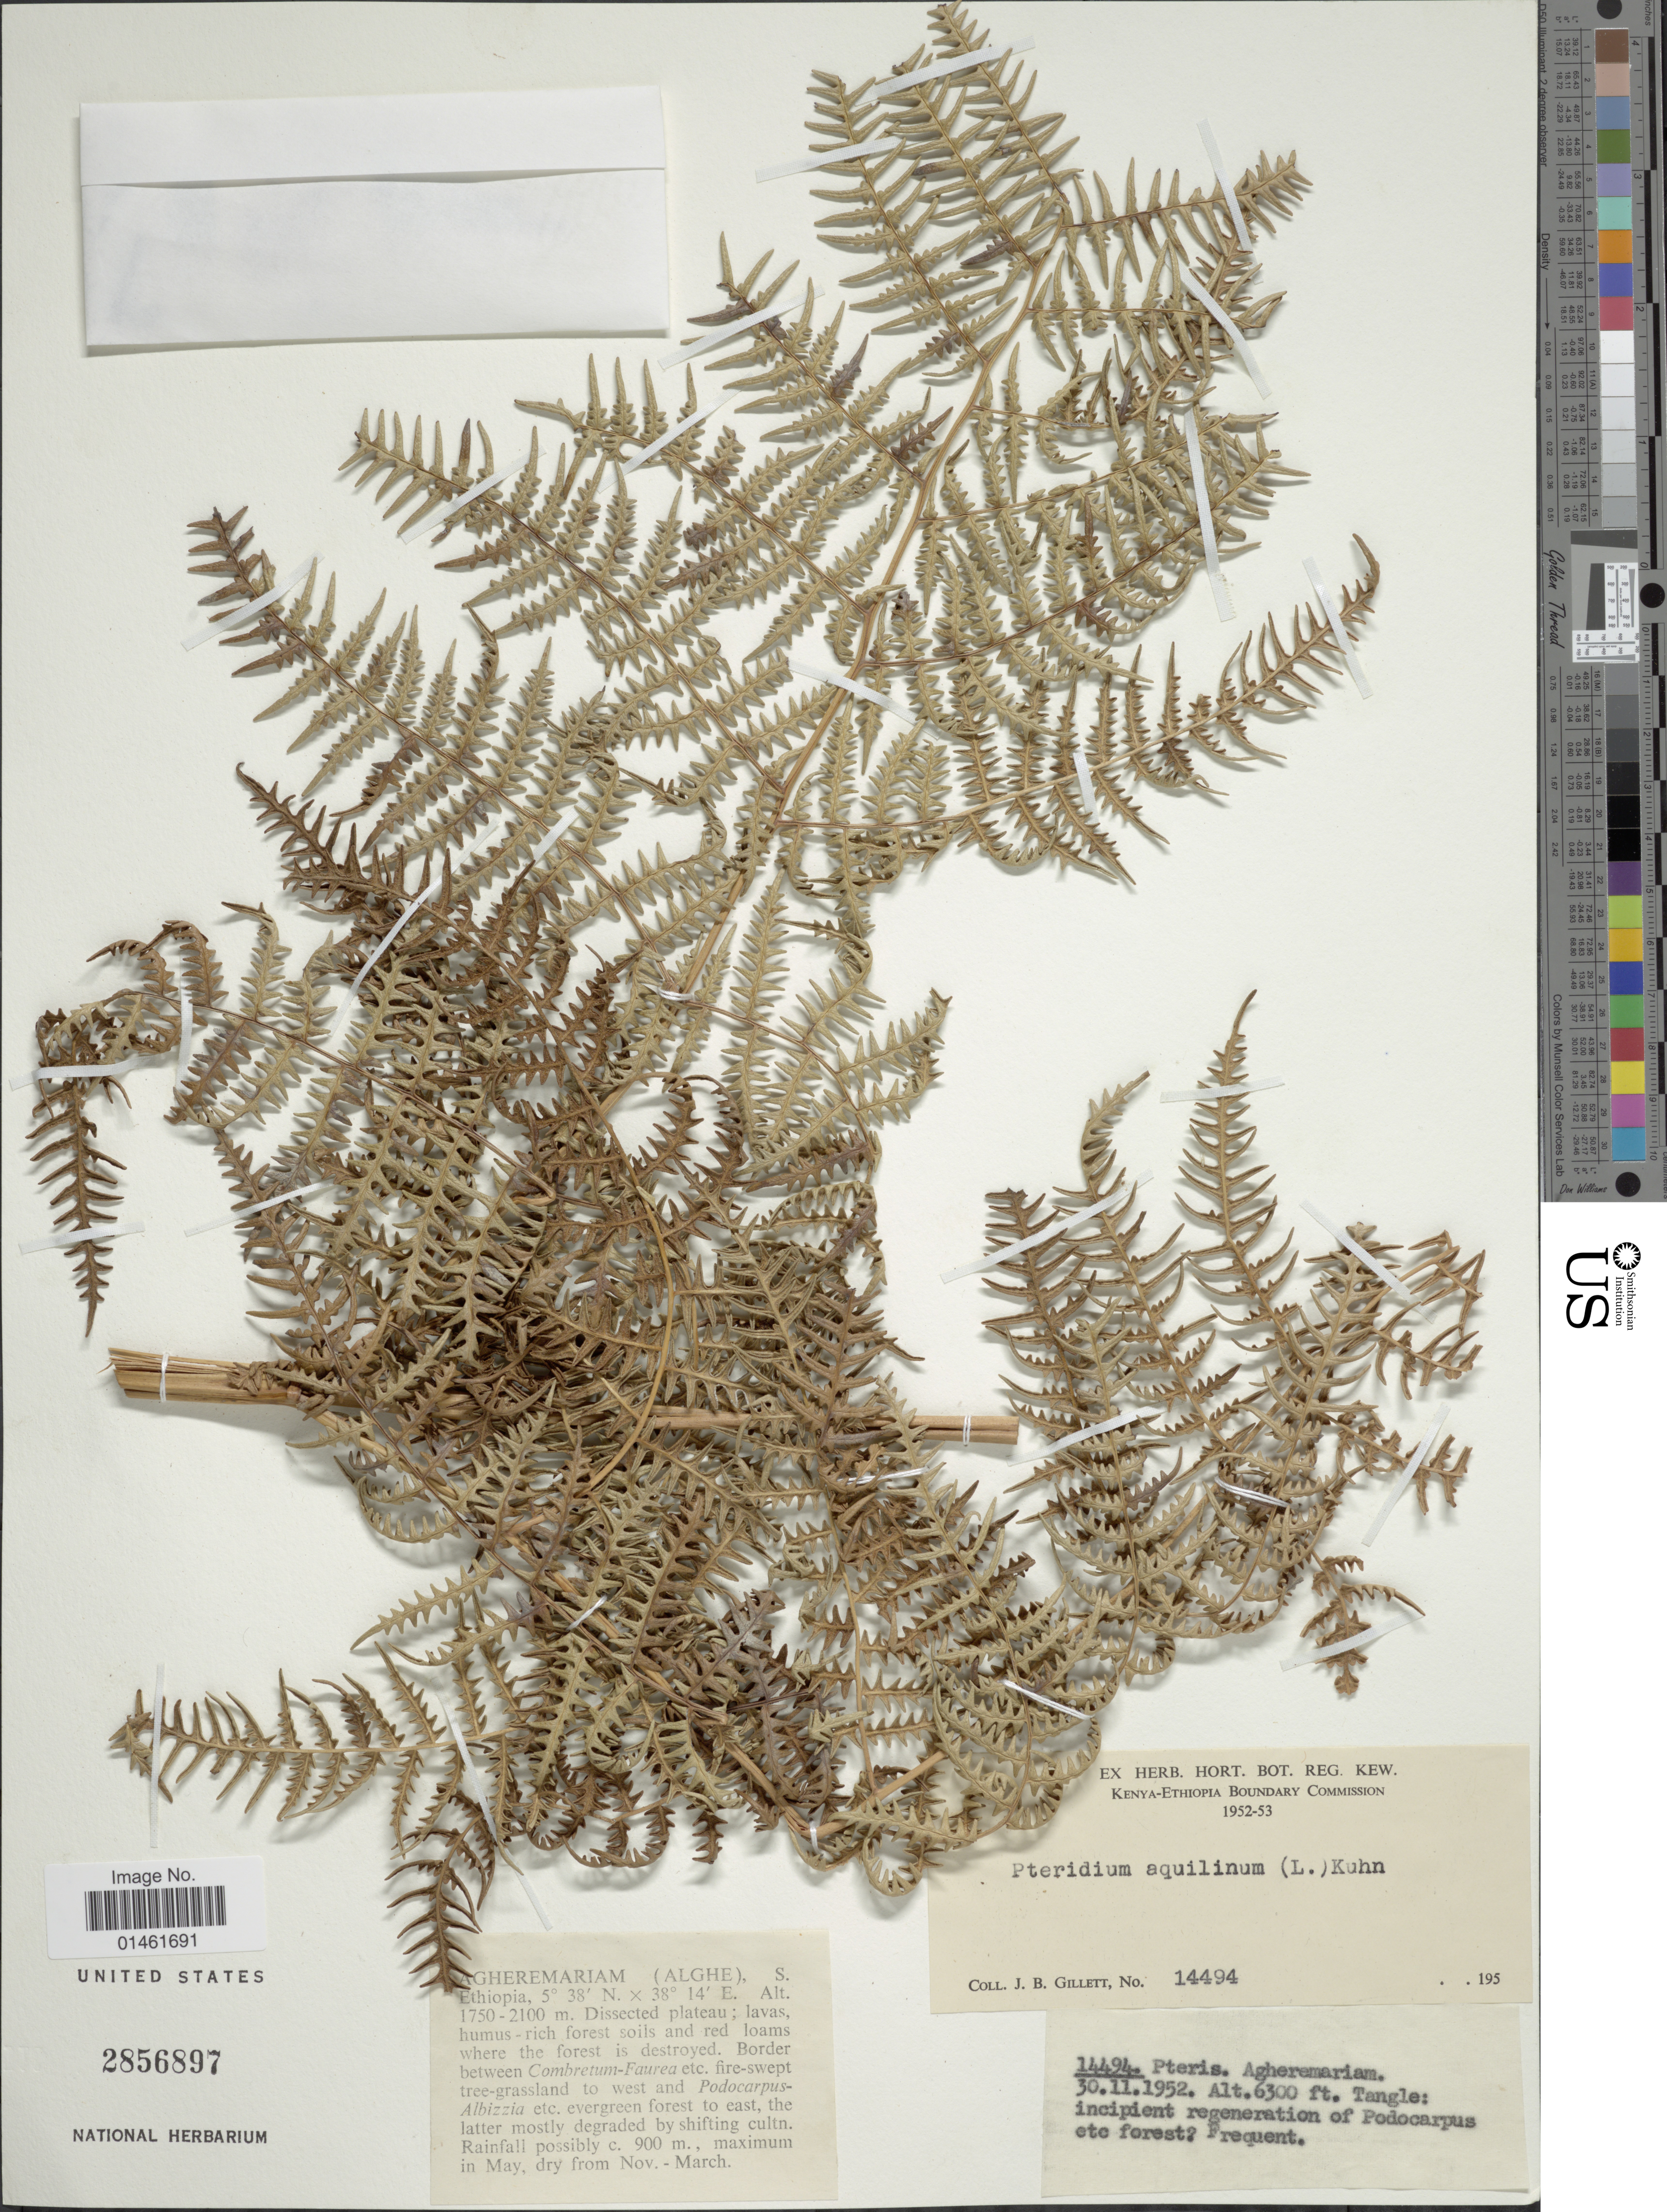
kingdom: Plantae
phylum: Tracheophyta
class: Polypodiopsida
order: Polypodiales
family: Dennstaedtiaceae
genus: Pteridium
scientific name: Pteridium aquilinum var. typicum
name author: R.M. Tryon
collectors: J. B. Gillett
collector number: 14494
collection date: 1952-11-30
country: Ethiopia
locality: S. Ethiopia, Dissected plateau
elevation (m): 1920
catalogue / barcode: US 2856897